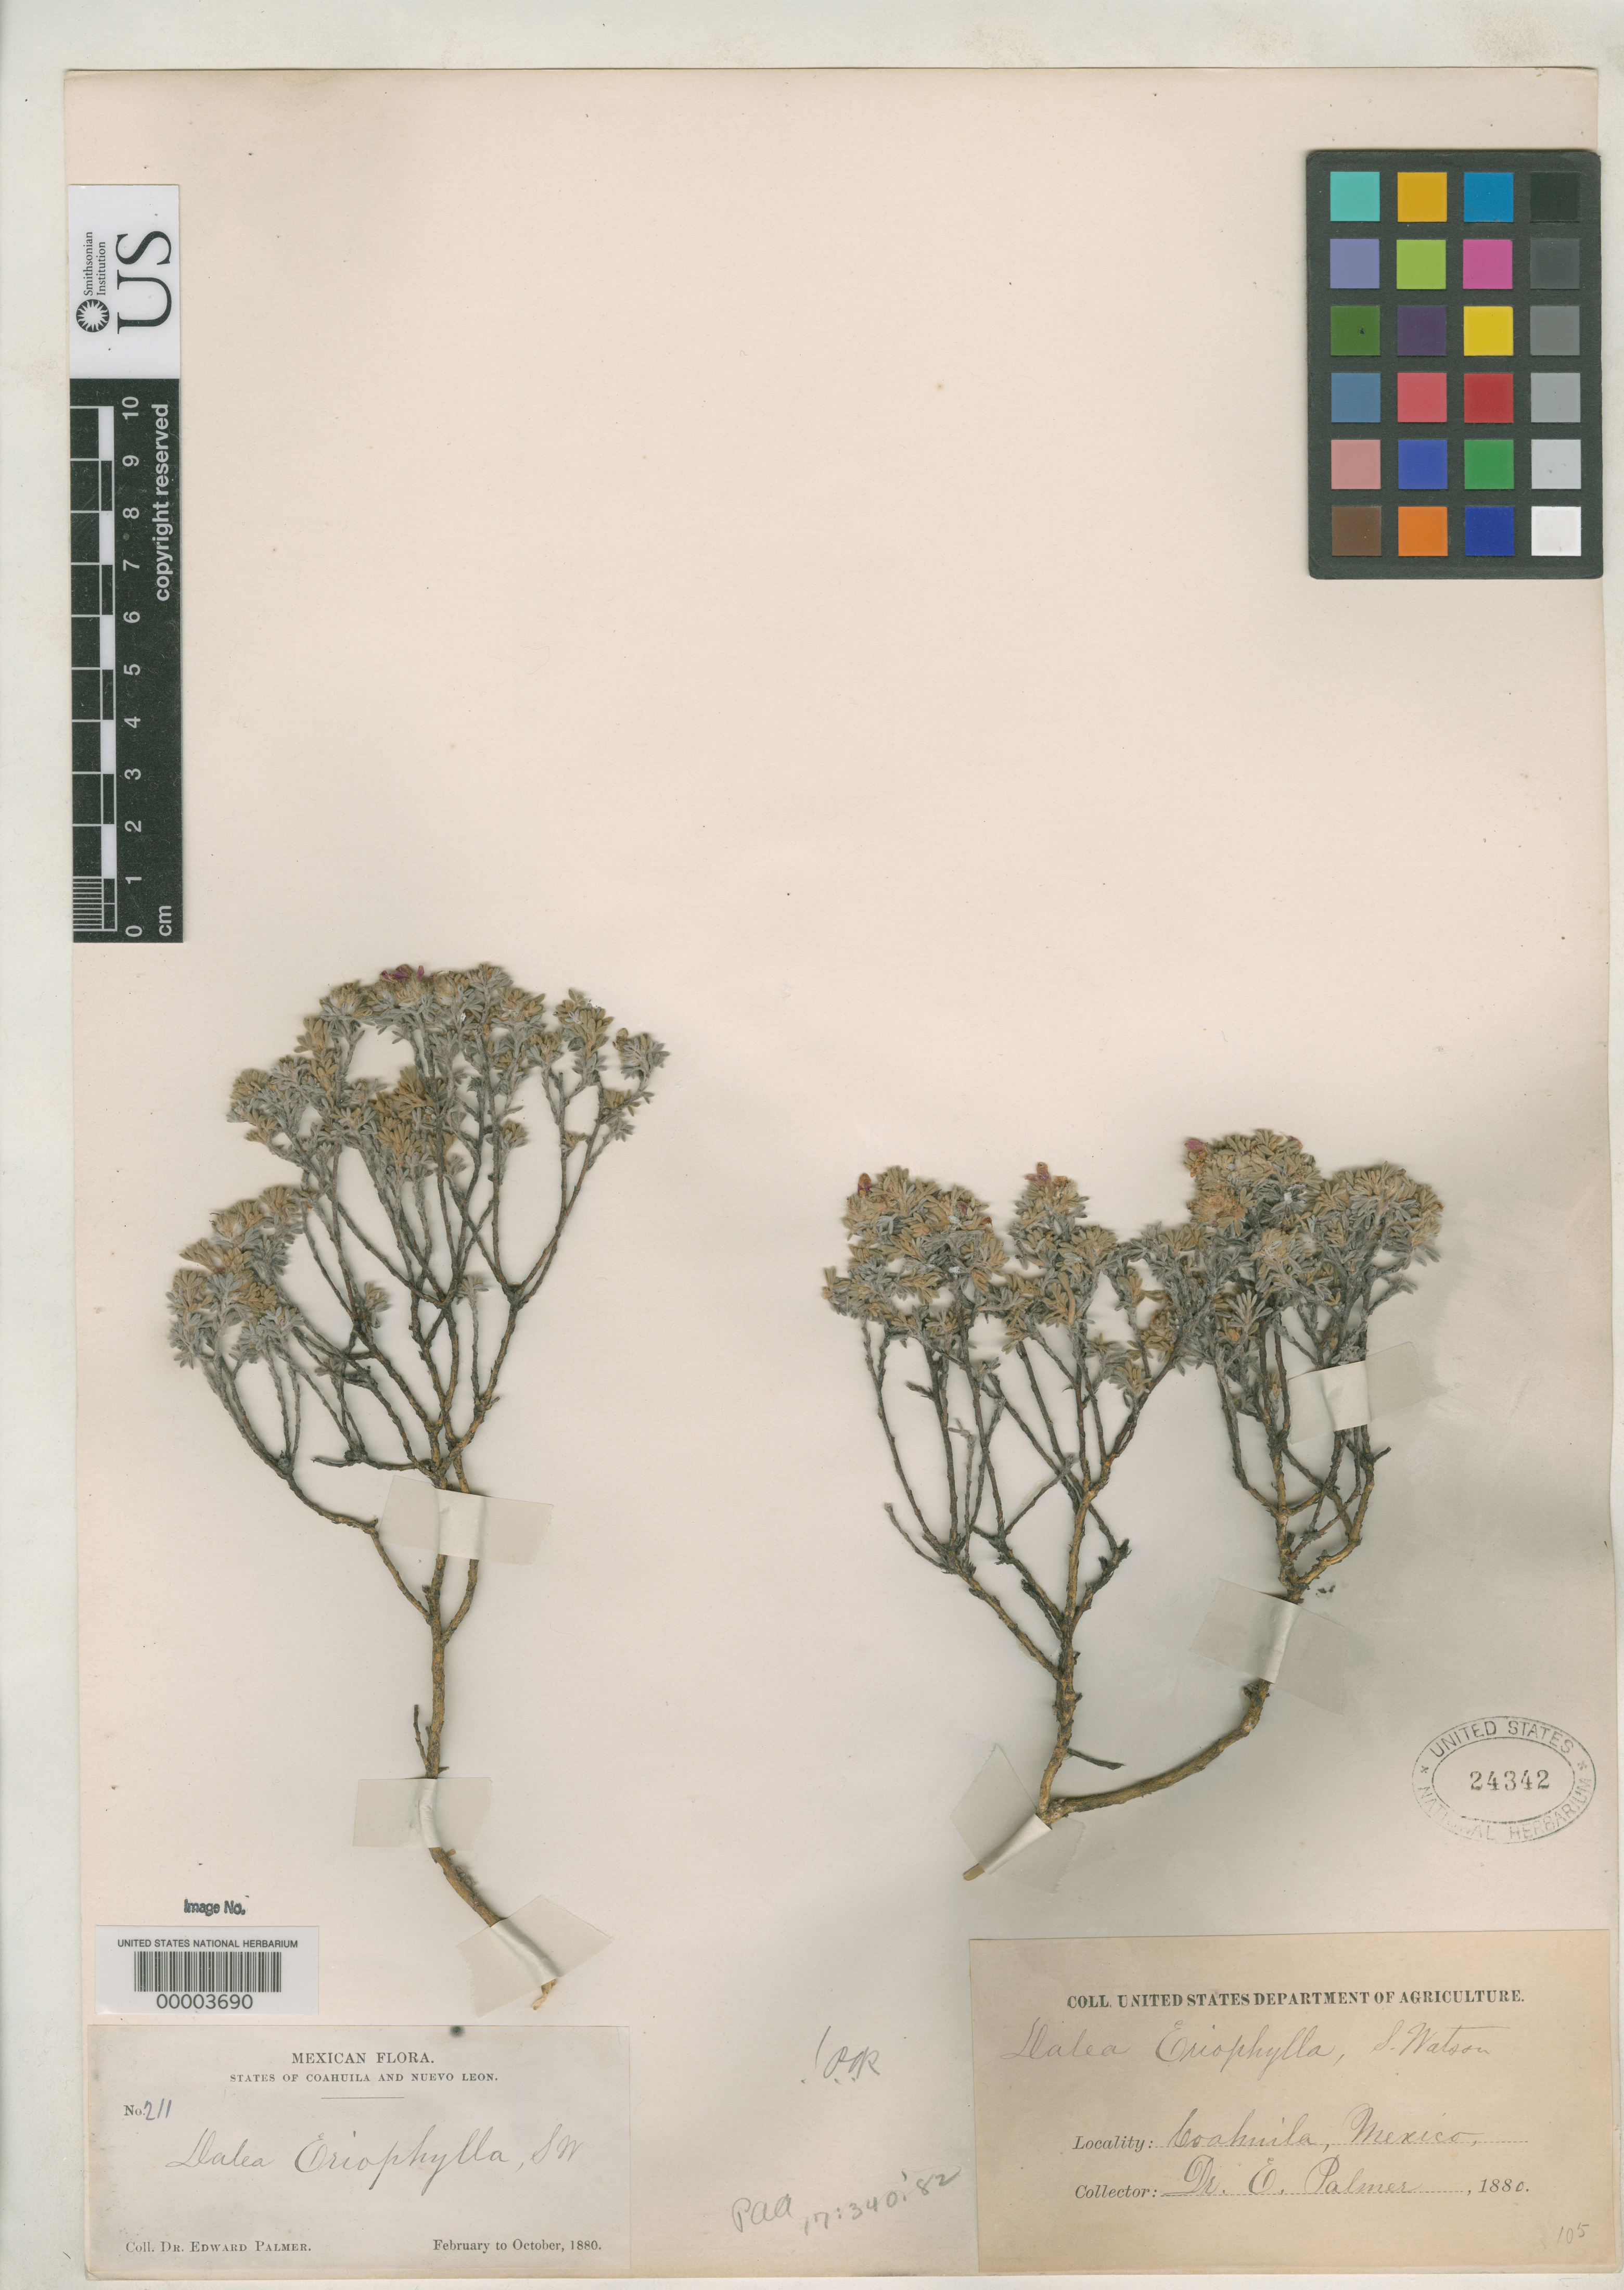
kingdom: Plantae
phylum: Tracheophyta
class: Magnoliopsida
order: Fabales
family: Fabaceae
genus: Dalea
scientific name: Dalea eriophylla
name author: S. Watson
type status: Type Collection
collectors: E. Palmer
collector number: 211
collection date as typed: Feb 1880 to -- Oct 1880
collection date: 1880-02/1880-10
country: Mexico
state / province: Coahuila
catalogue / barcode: US 24342